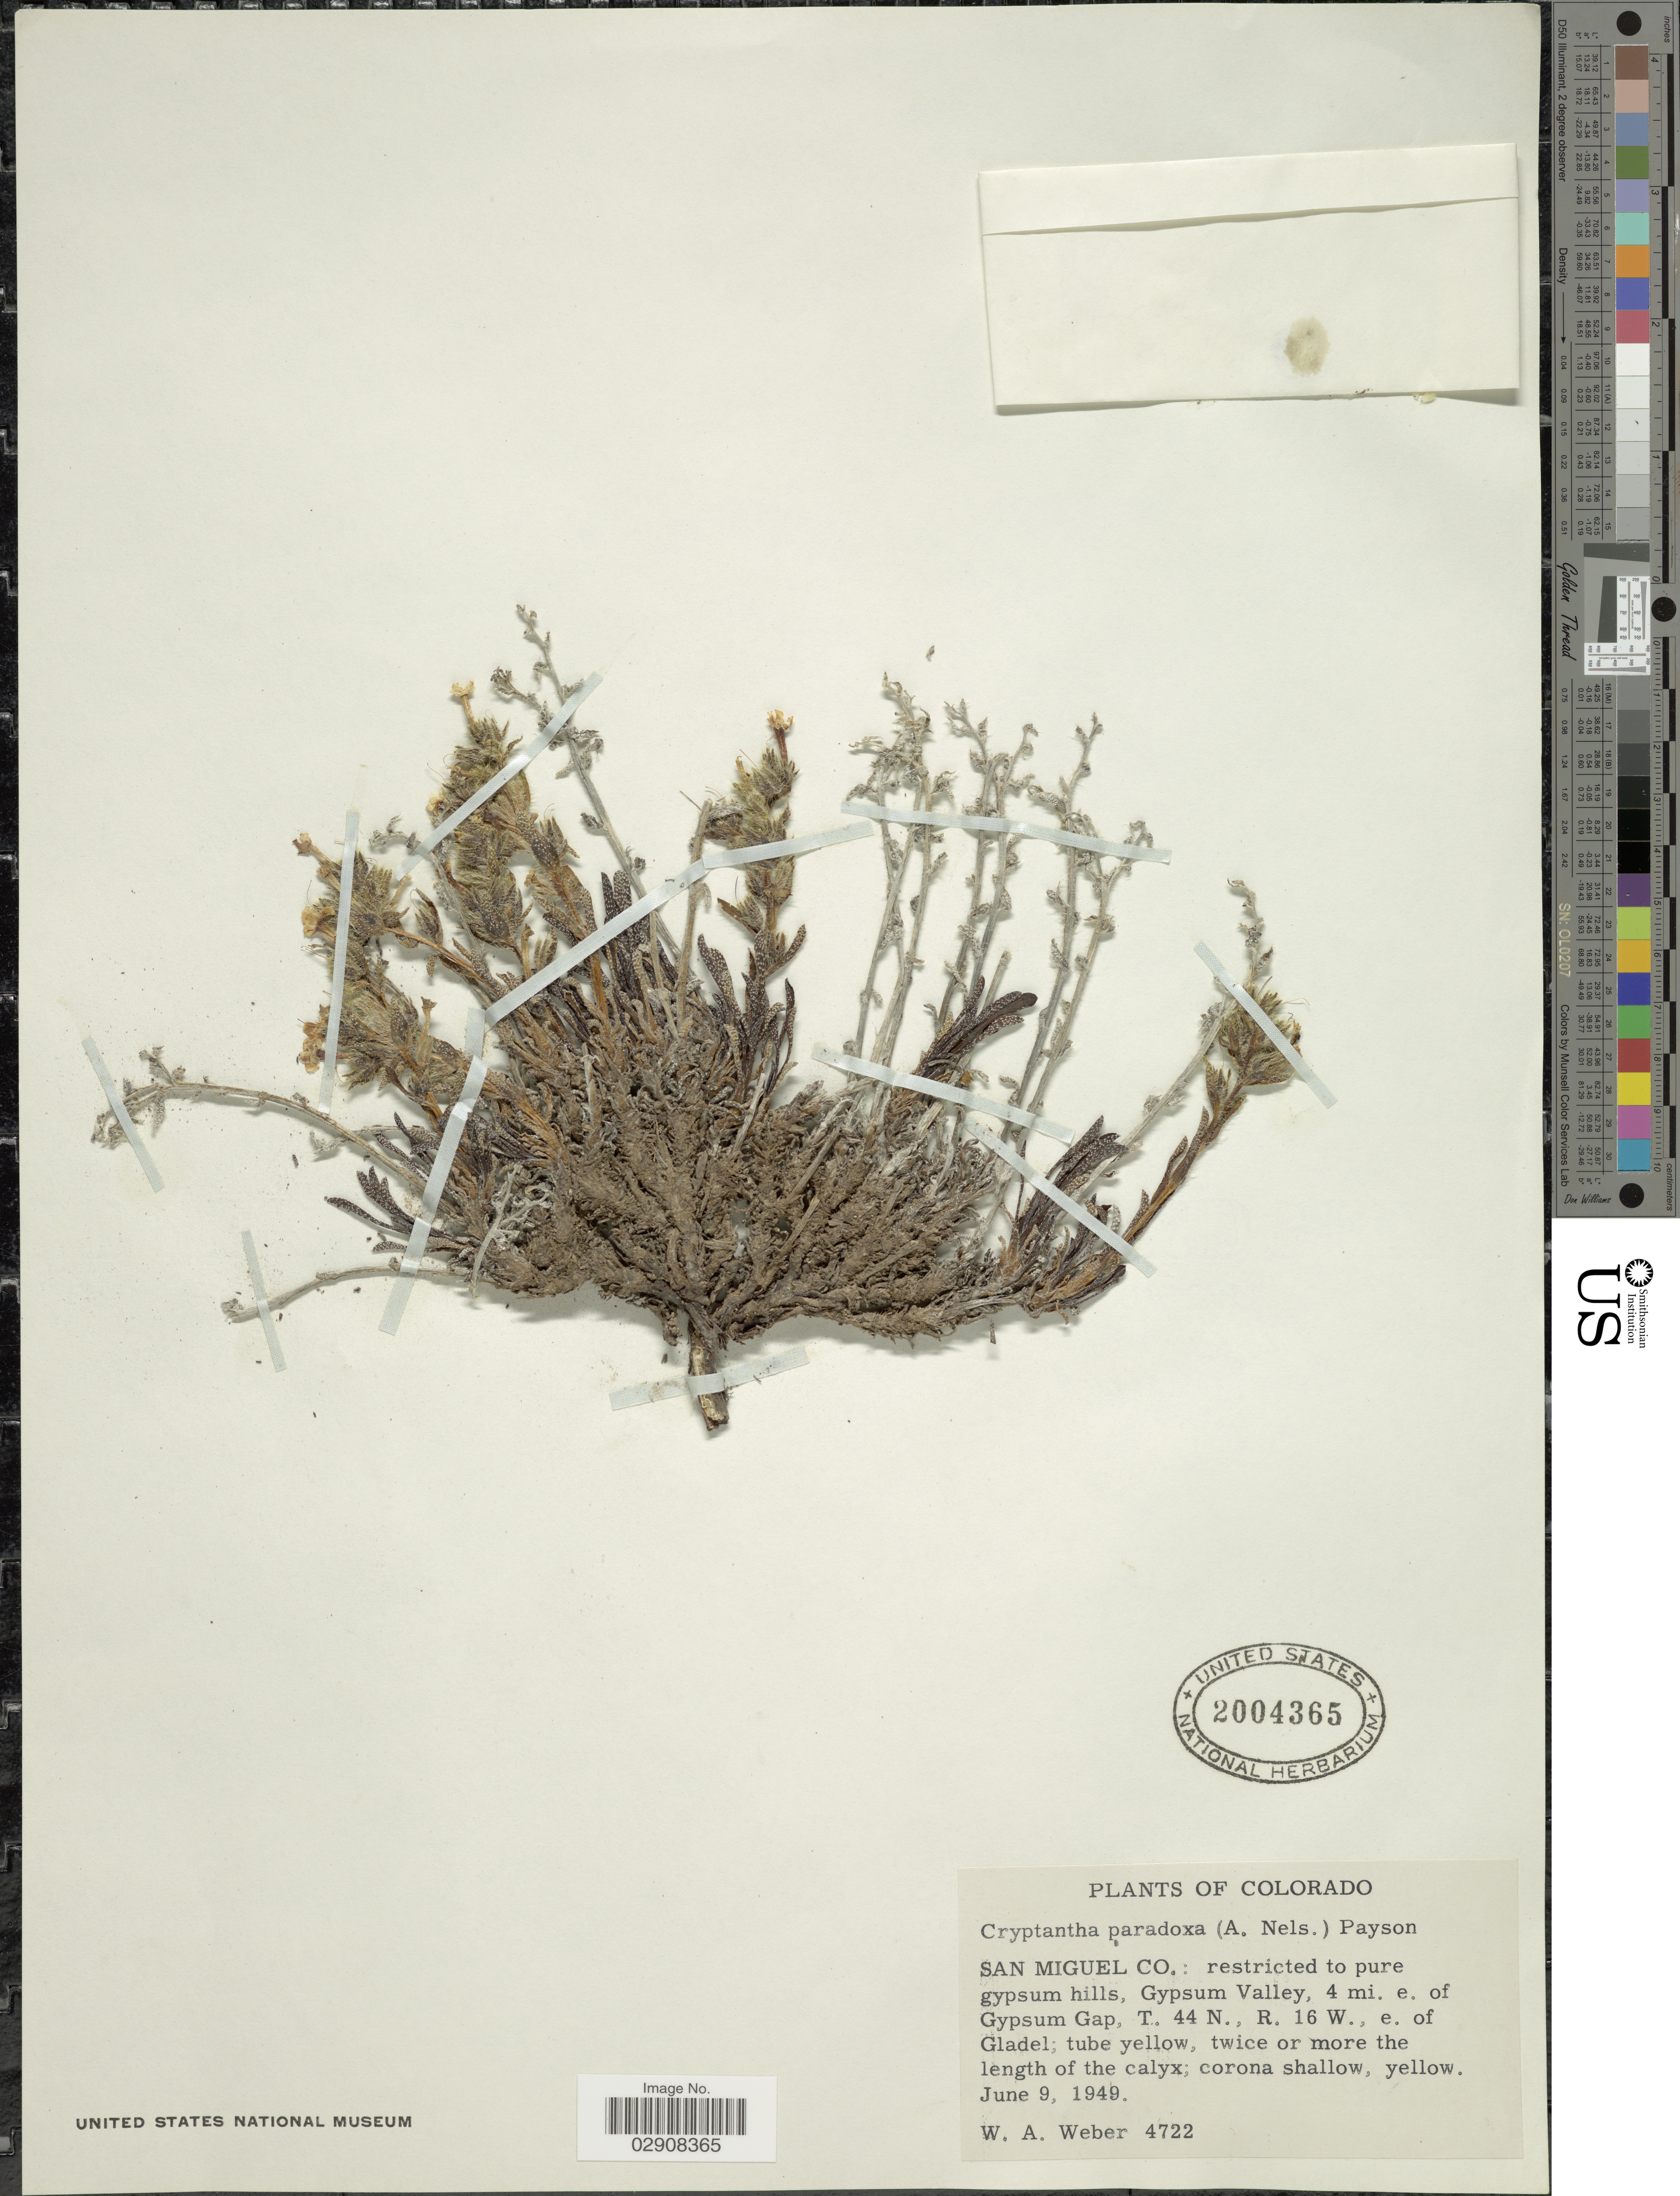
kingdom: Plantae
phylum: Tracheophyta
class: Magnoliopsida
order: Boraginales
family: Boraginaceae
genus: Cryptantha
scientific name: Cryptantha paradoxa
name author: (A. Nelson) Payson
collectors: W. A. Weber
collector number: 4722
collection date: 1949-06-09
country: United States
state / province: Colorado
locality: San Miguel Co.: restricted to pure gypsum hills, Gypsum Valley, 4 mi. e. of Gypsum Gap, T.44, R. 16 W., e. of Gladel.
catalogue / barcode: US 2004365